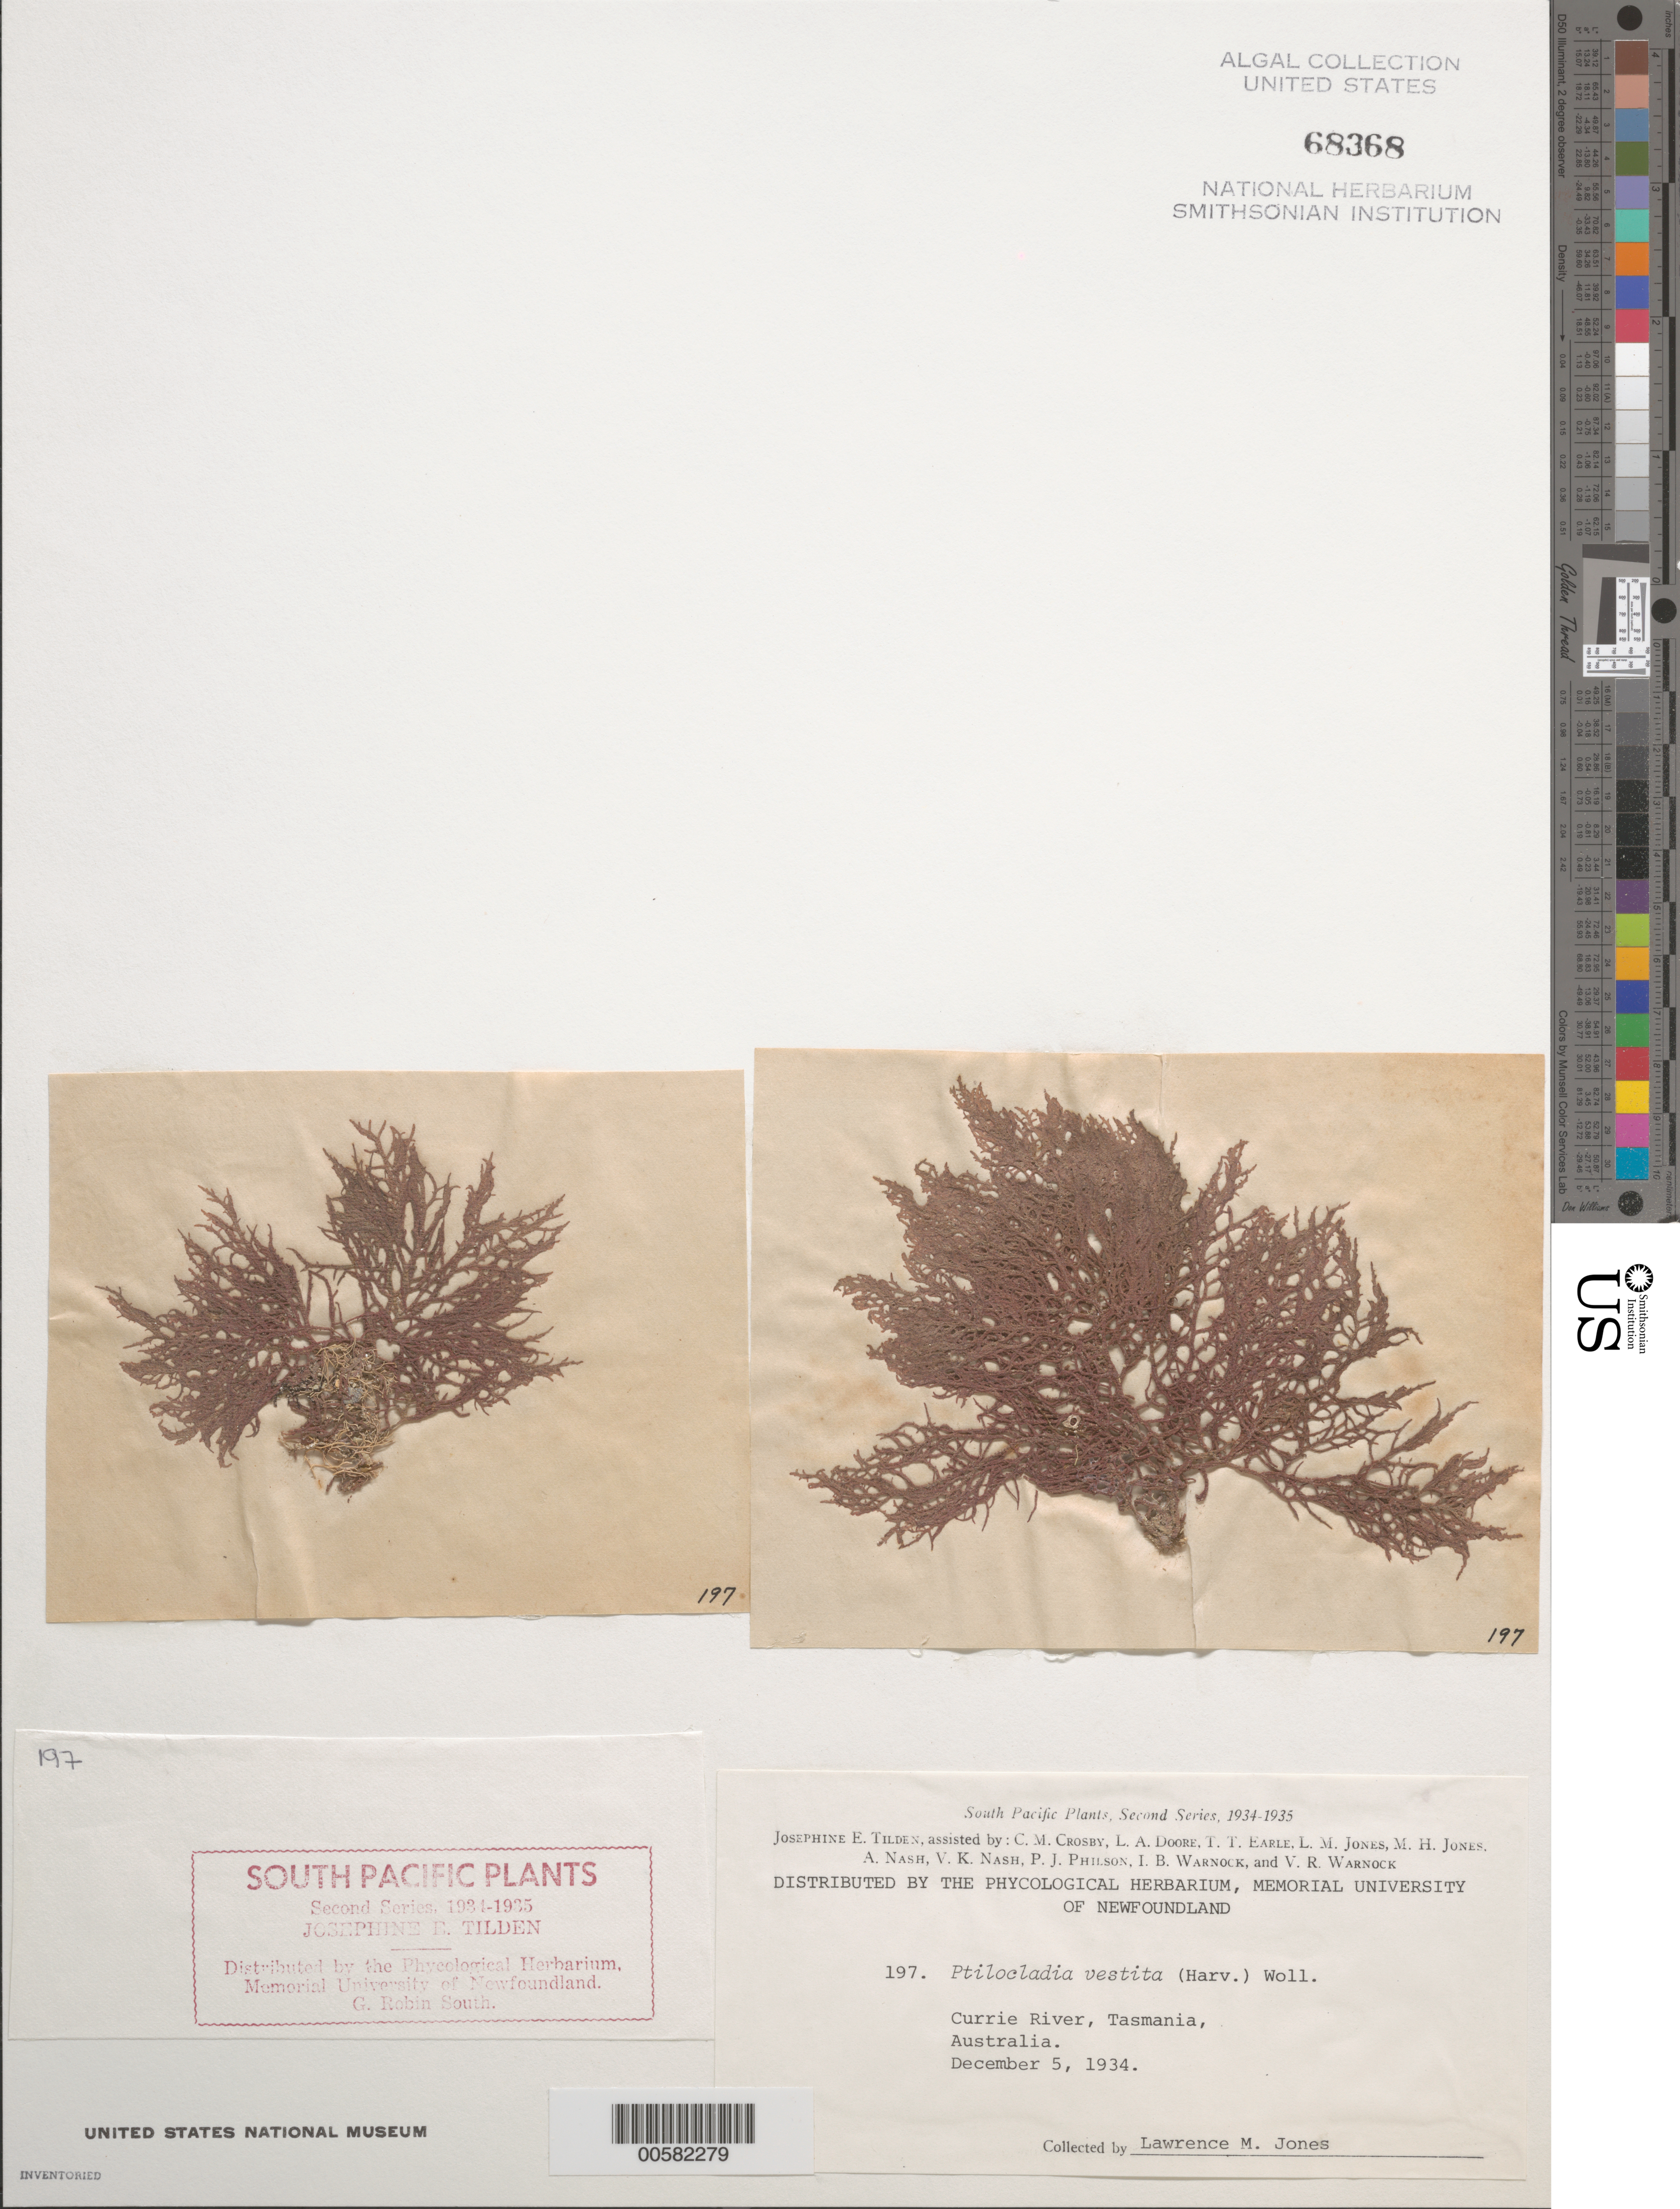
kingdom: Plantae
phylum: Rhodophyta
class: Florideophyceae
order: Ceramiales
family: Callithamniaceae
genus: Ptilocladia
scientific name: Ptilocladia vestita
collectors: L. M. Jones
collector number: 197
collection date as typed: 05 Dec 1934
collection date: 1934-12-05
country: Australia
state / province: Tasmania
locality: Currie River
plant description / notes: Tilden, South Pacific Plants, Second Series, 1934-1935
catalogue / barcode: US 68368